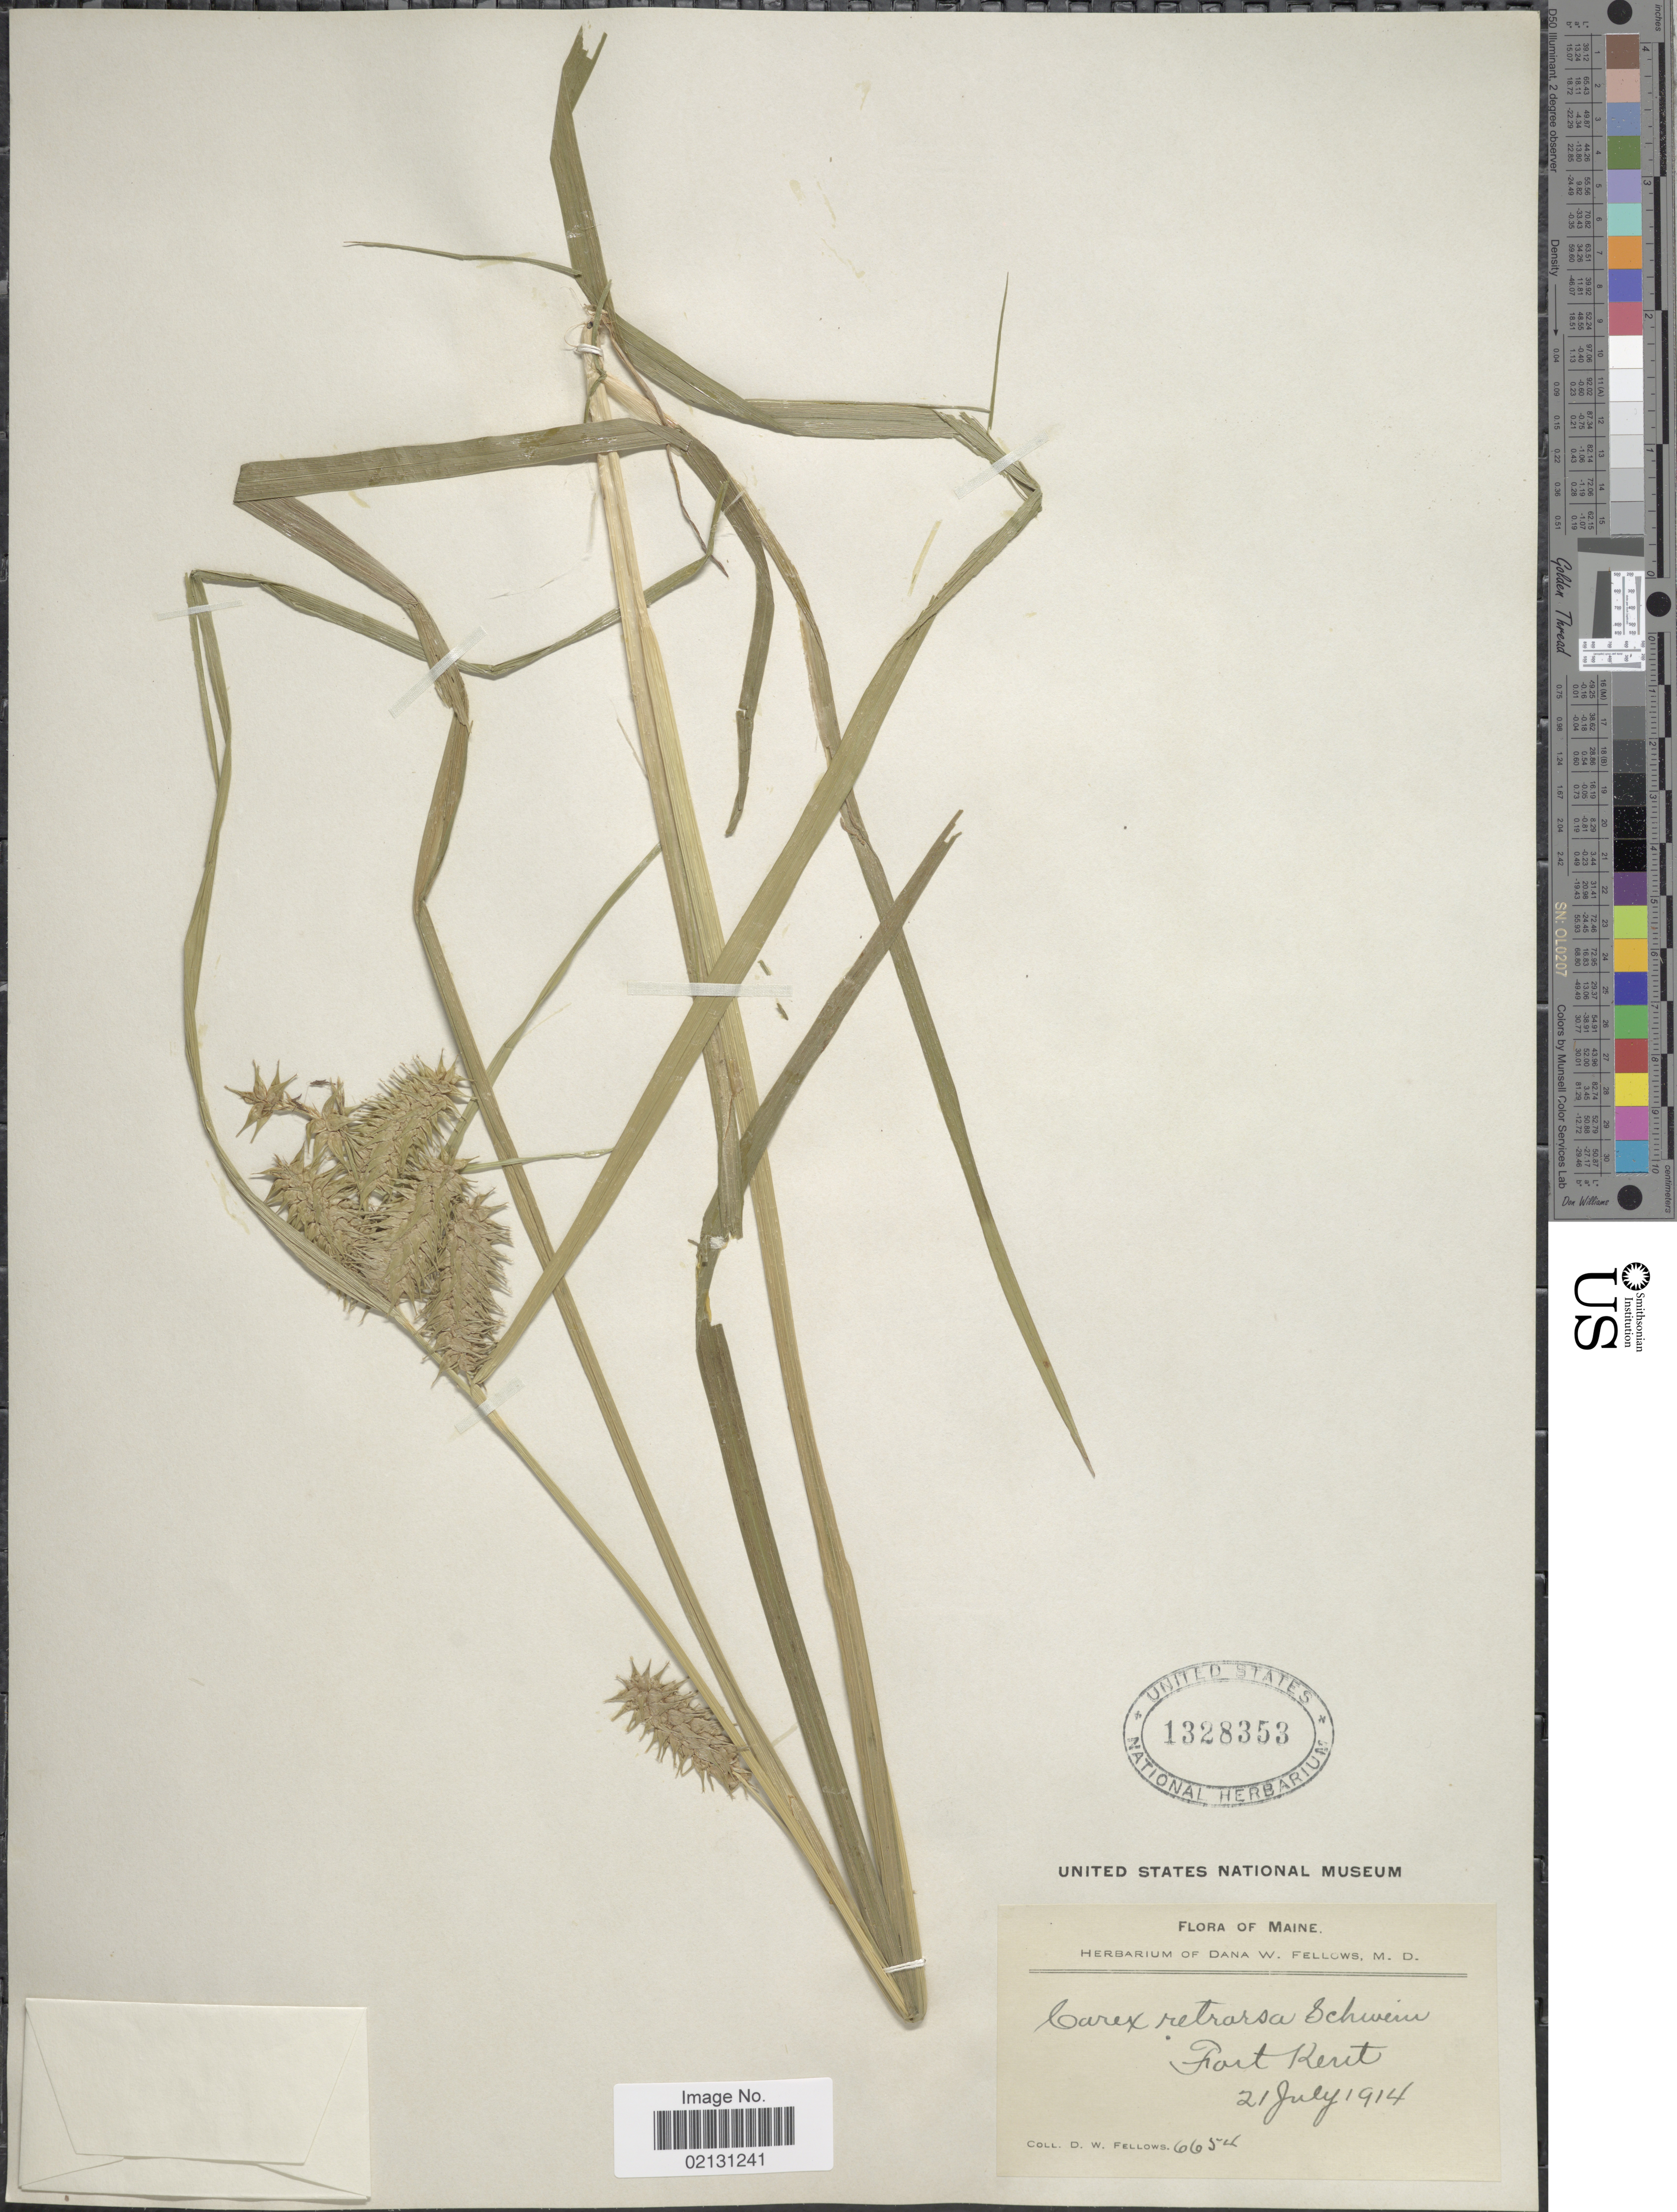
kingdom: Plantae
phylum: Tracheophyta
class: Liliopsida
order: Poales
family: Cyperaceae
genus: Carex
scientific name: Carex retrorsa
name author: Schwein.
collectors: D. W. Fellows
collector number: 6654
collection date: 1914-07-21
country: United States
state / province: Maine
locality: Fort Kent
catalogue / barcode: US 1328353